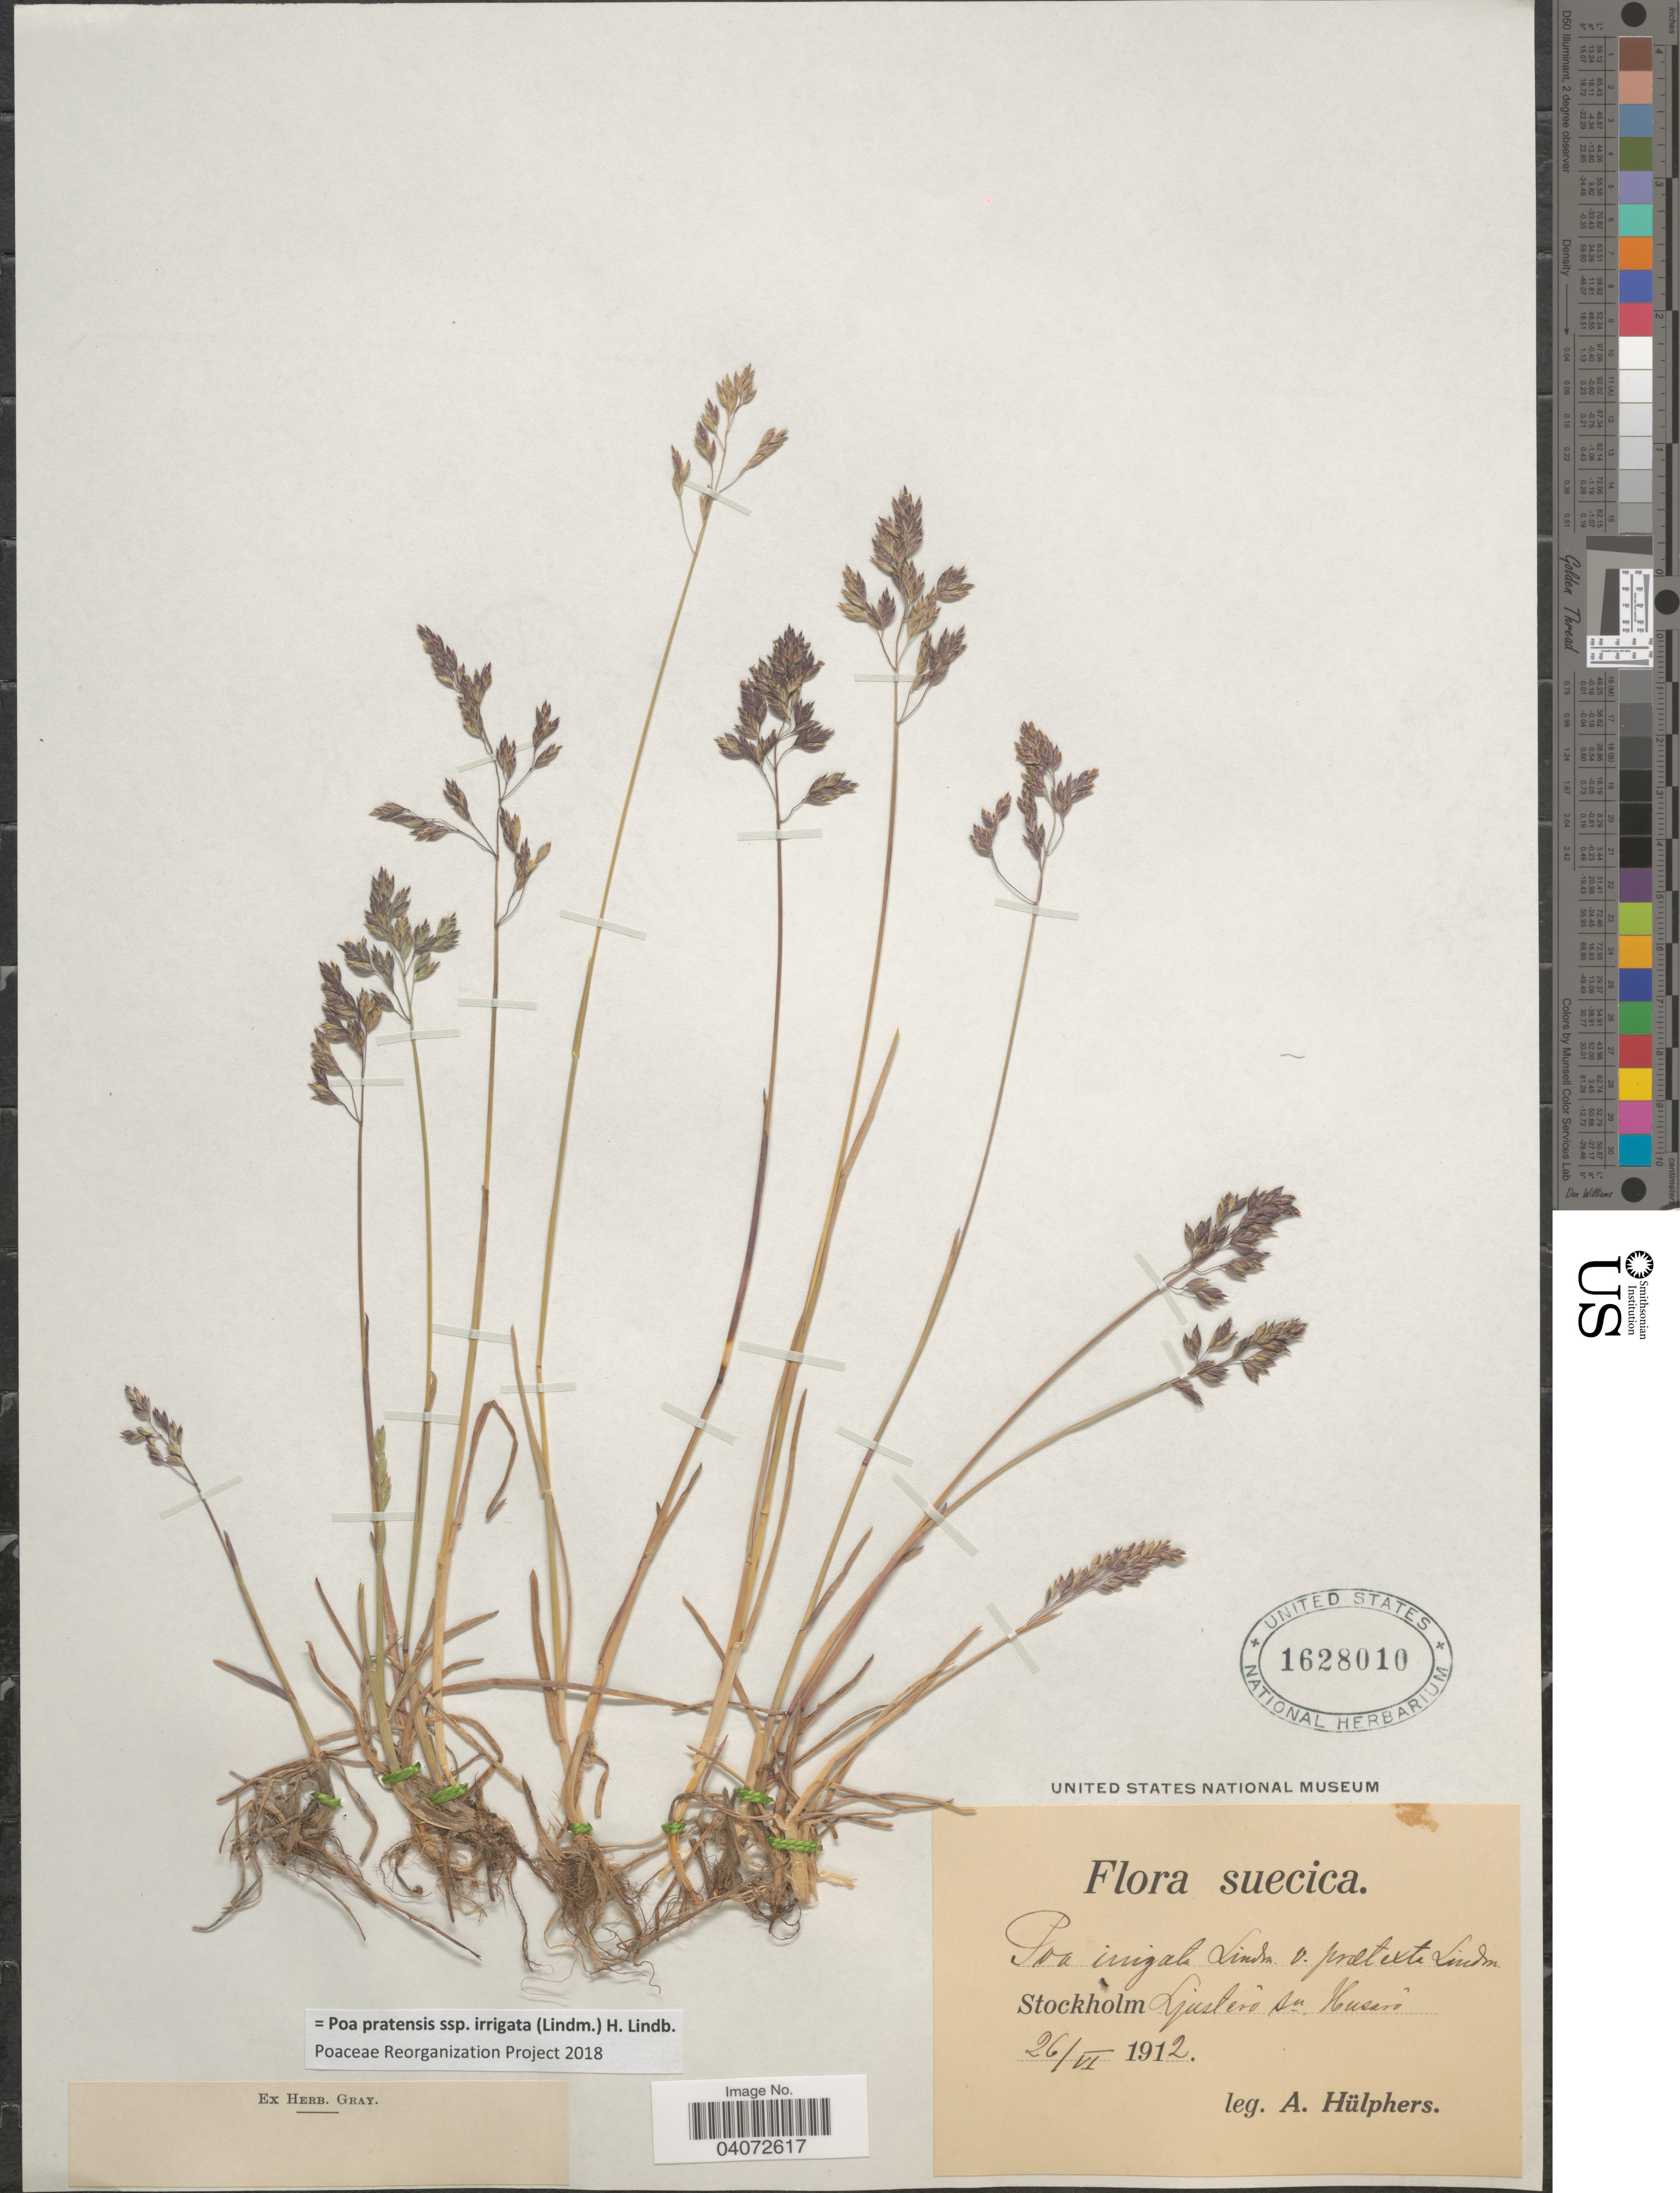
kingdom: Plantae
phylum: Tracheophyta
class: Liliopsida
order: Poales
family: Poaceae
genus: Poa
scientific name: Poa pratensis subsp. irrigata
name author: (Lindm.) H. Lindb.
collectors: A. Hülphers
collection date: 1912-06-26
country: Sweden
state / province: Stockholm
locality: Suecica. Ljustero sn Husaro.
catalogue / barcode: US 1628010